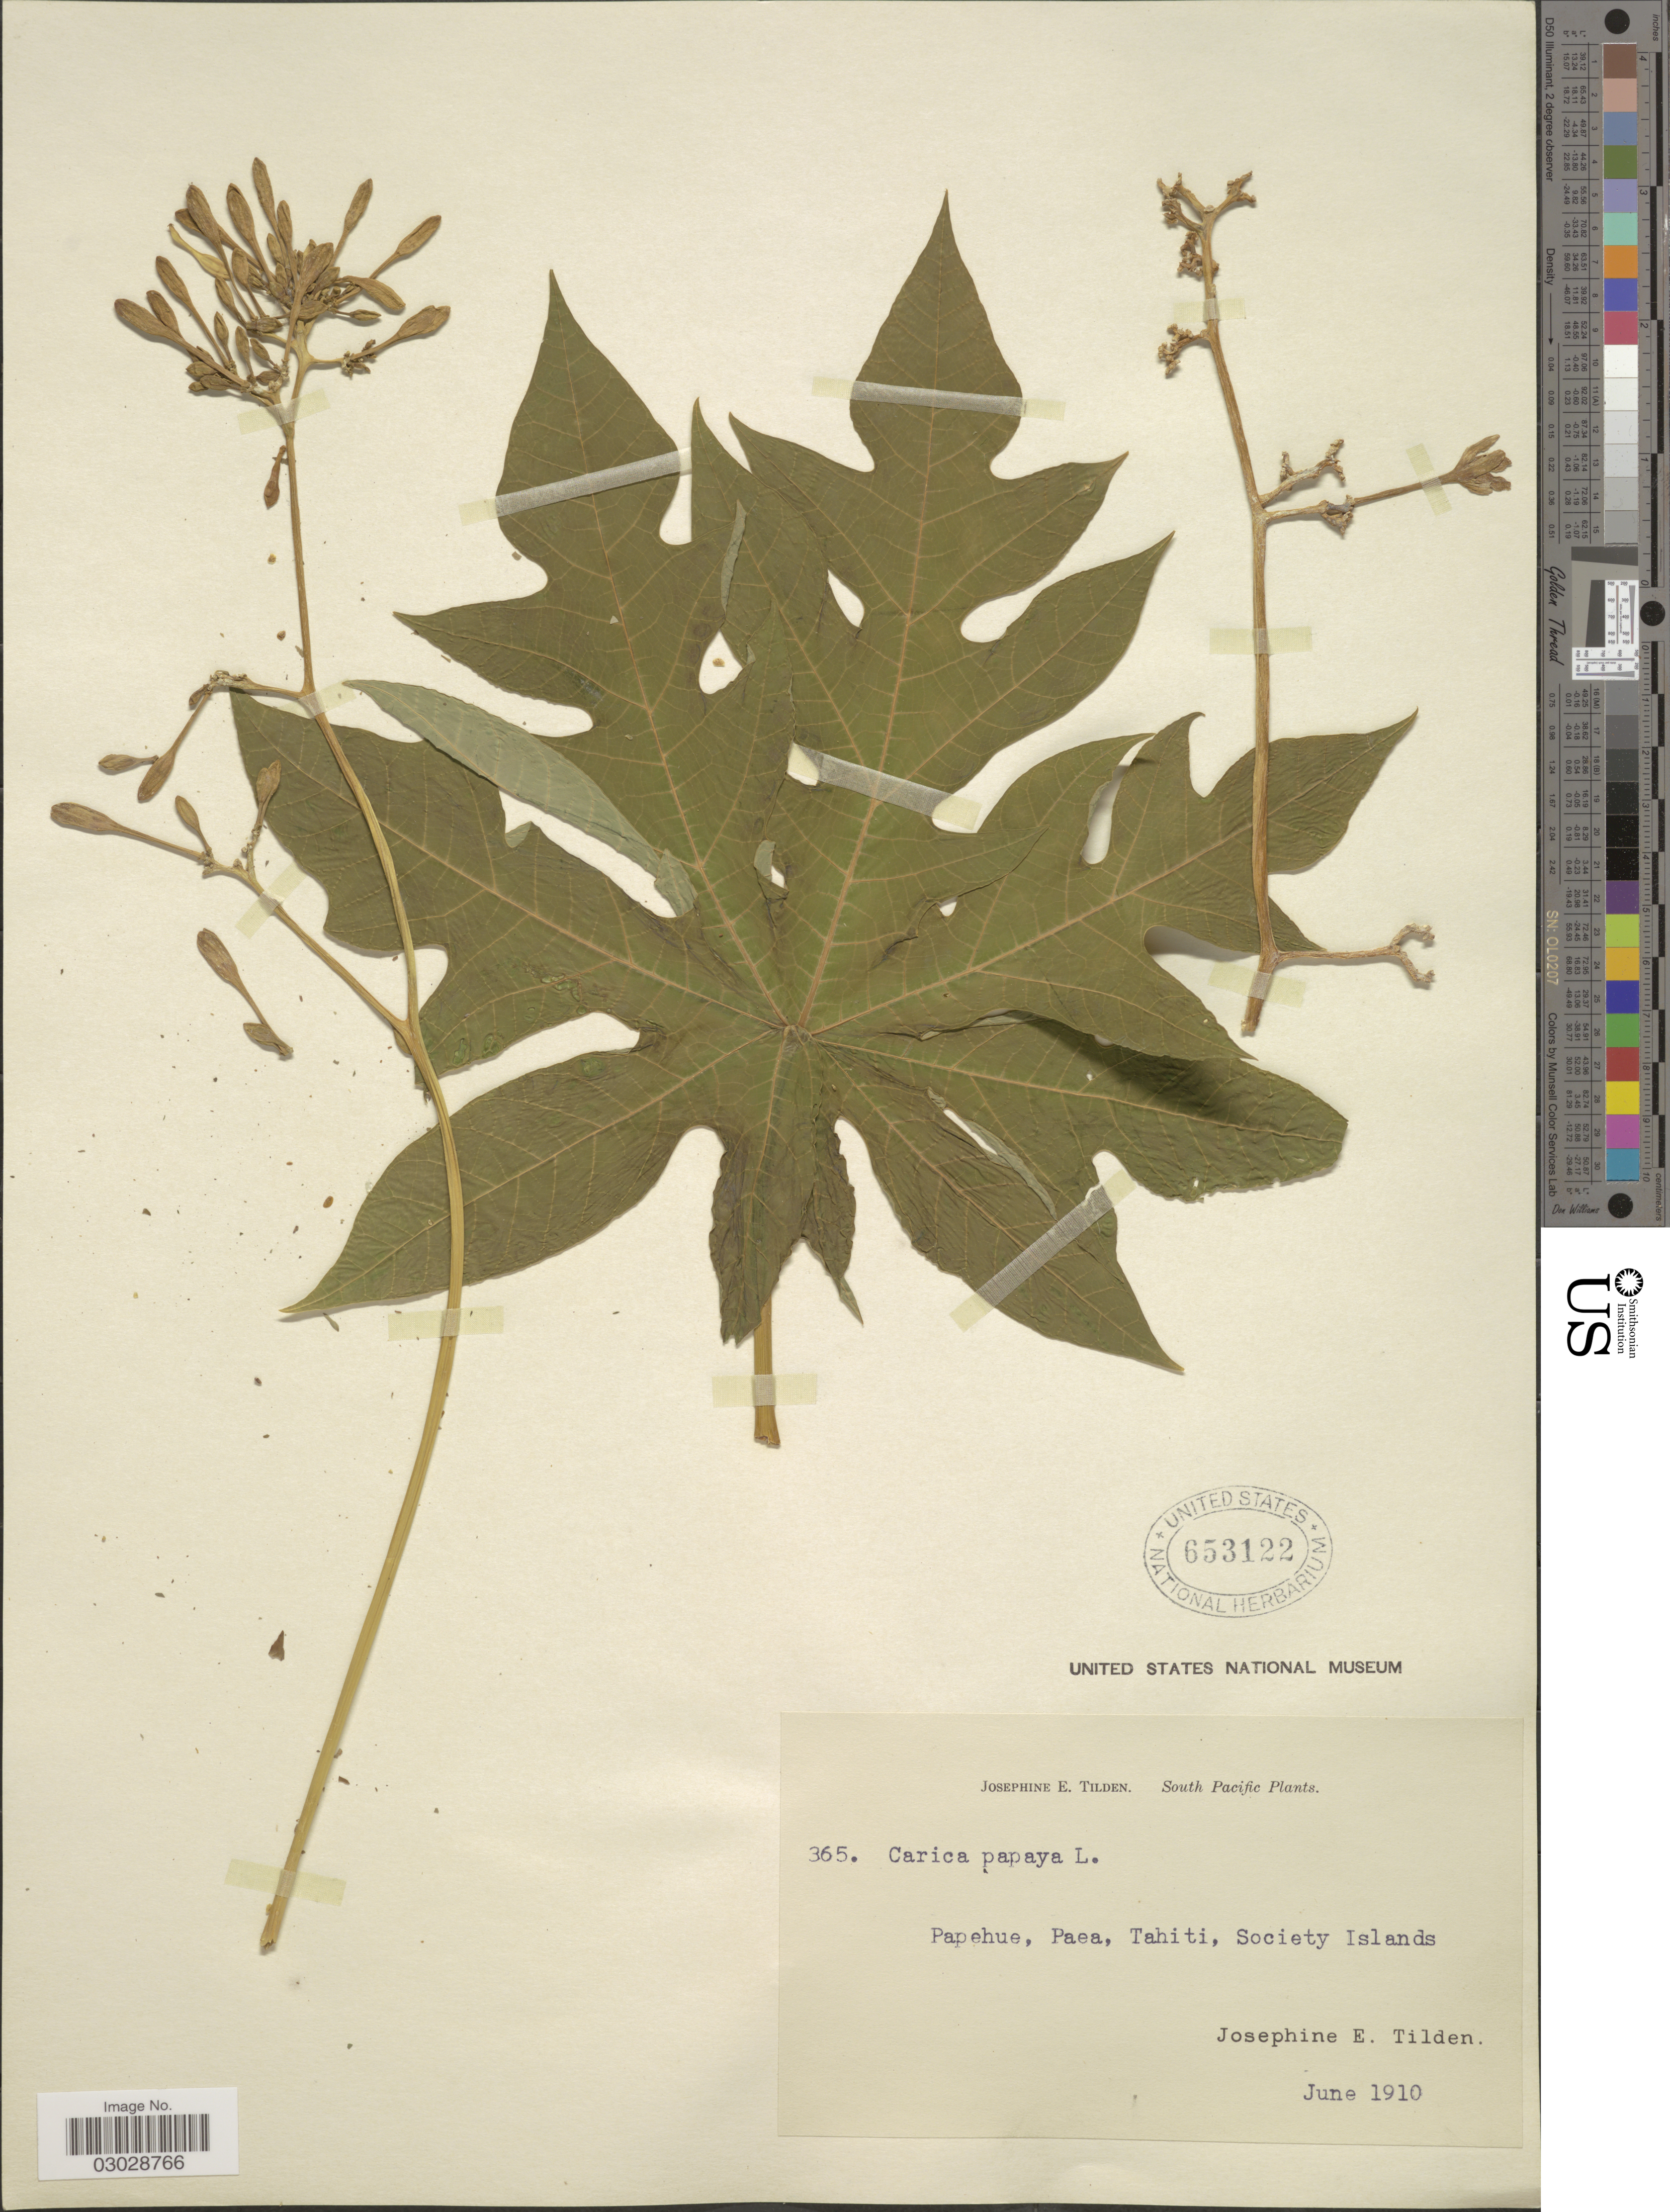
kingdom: Plantae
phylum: Tracheophyta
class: Magnoliopsida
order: Brassicales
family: Caricaceae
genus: Carica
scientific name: Carica papaya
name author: L.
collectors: J. E. Tilden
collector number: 365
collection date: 1910-06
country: French Polynesia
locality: South Pacific. Papehue, Paea, Tahiti, Society Islands.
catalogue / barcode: US 653122